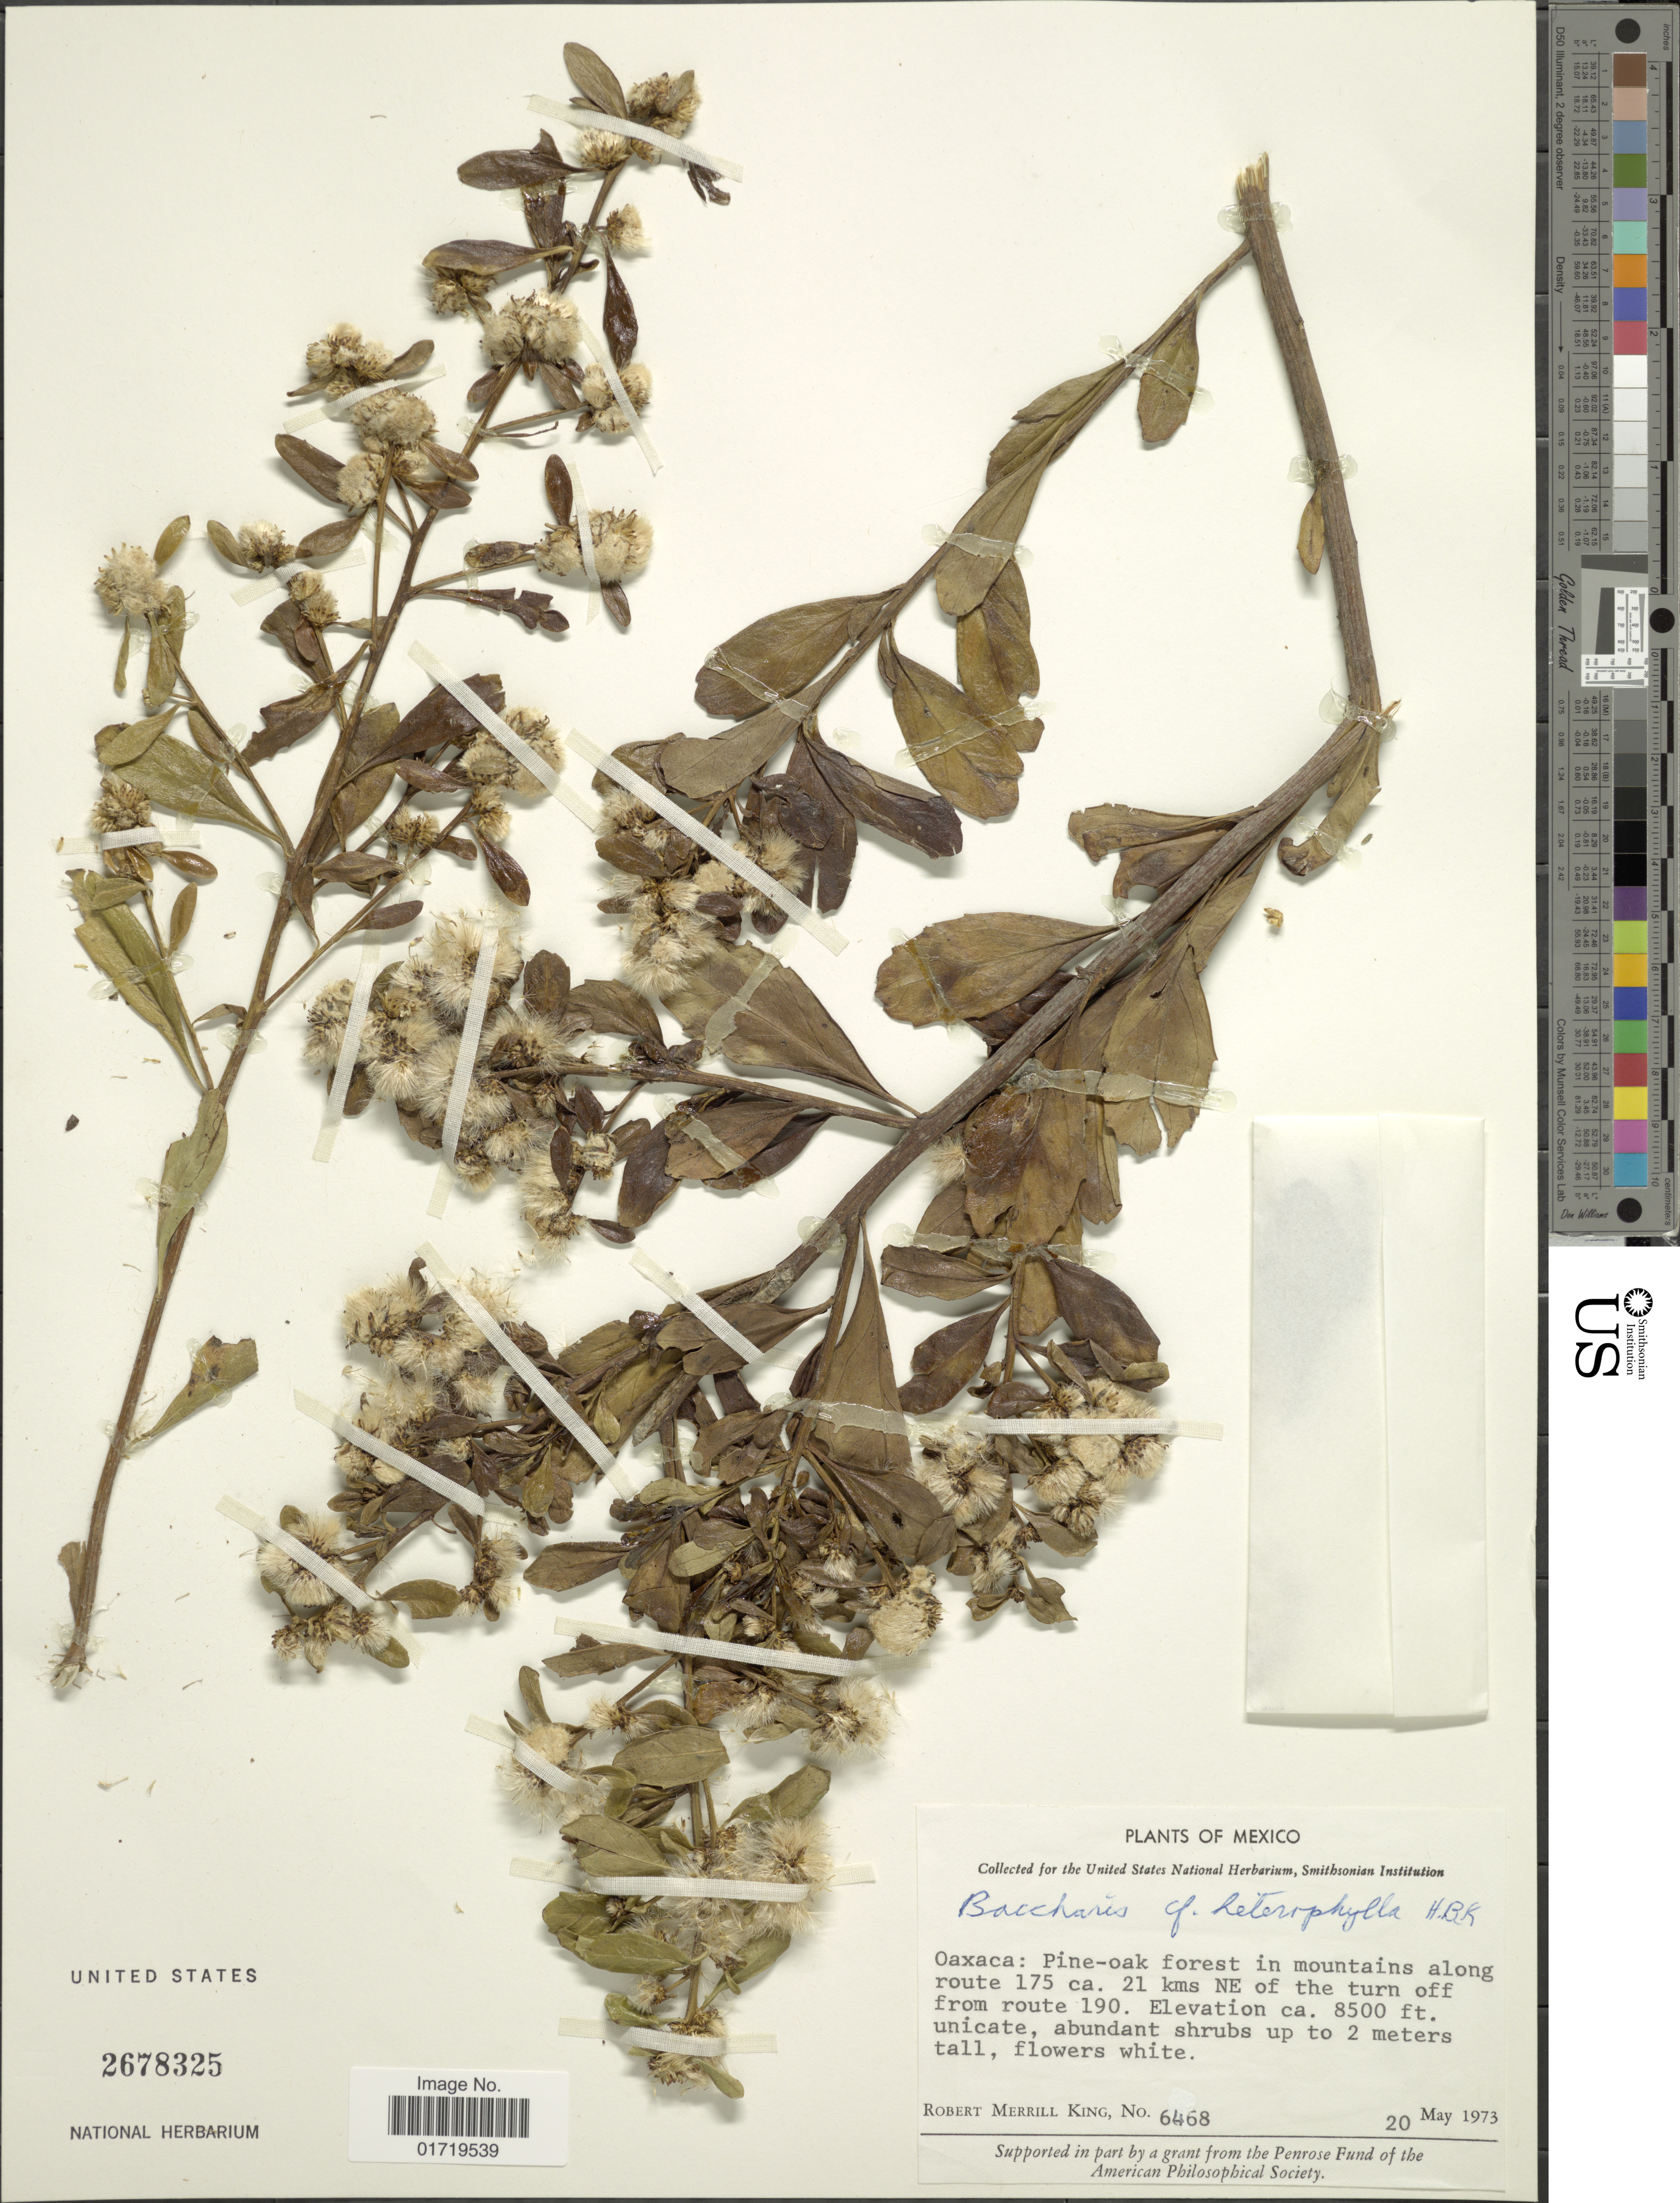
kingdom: Plantae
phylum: Tracheophyta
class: Magnoliopsida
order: Asterales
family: Asteraceae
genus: Baccharis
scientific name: Baccharis heterophylla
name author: Kunth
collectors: R. M. King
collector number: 6468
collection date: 1973-05-20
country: Mexico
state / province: Oaxaca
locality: Oaxaca: Pine-oak forest in mountains along route 175, 21 kms NE of the turn off from route 190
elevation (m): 2591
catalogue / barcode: US 2678325